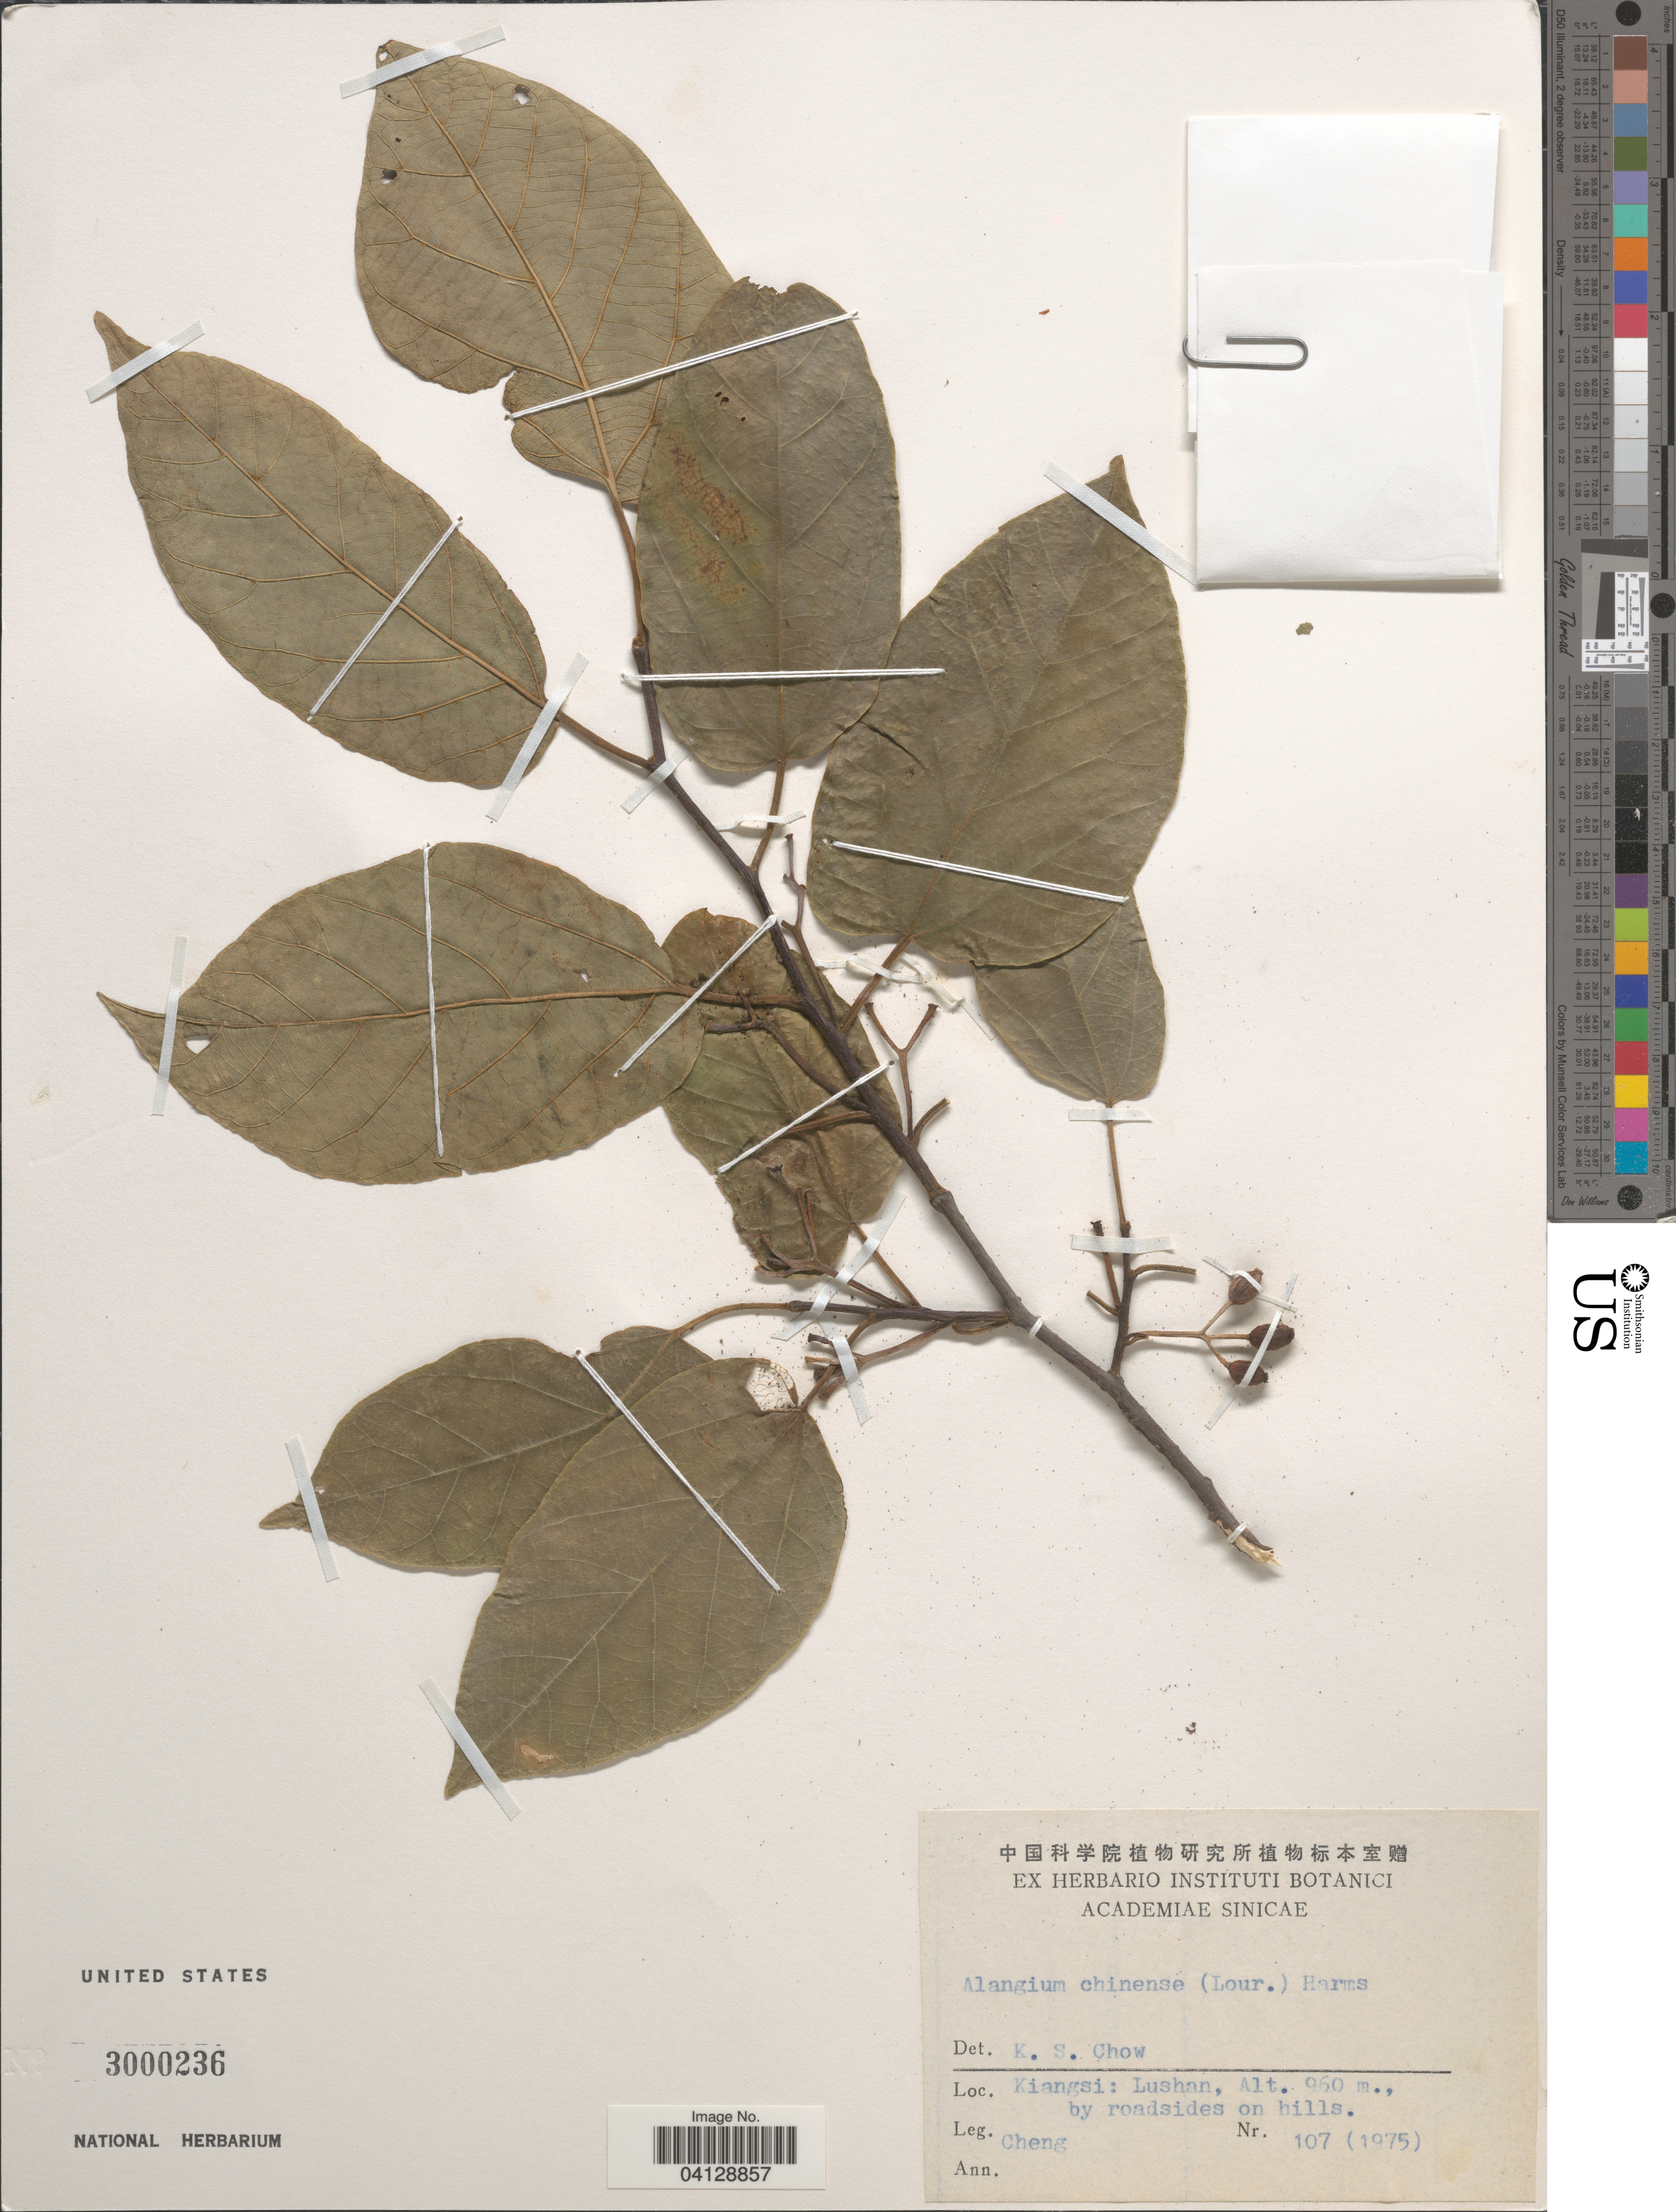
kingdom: Plantae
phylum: Tracheophyta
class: Magnoliopsida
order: Cornales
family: Cornaceae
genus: Alangium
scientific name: Alangium chinense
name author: (Harms) Rehder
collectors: -. Cheng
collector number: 107(1975)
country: China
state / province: Jiangxi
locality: Kiangsi: Lushan.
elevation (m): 960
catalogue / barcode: US 3000236